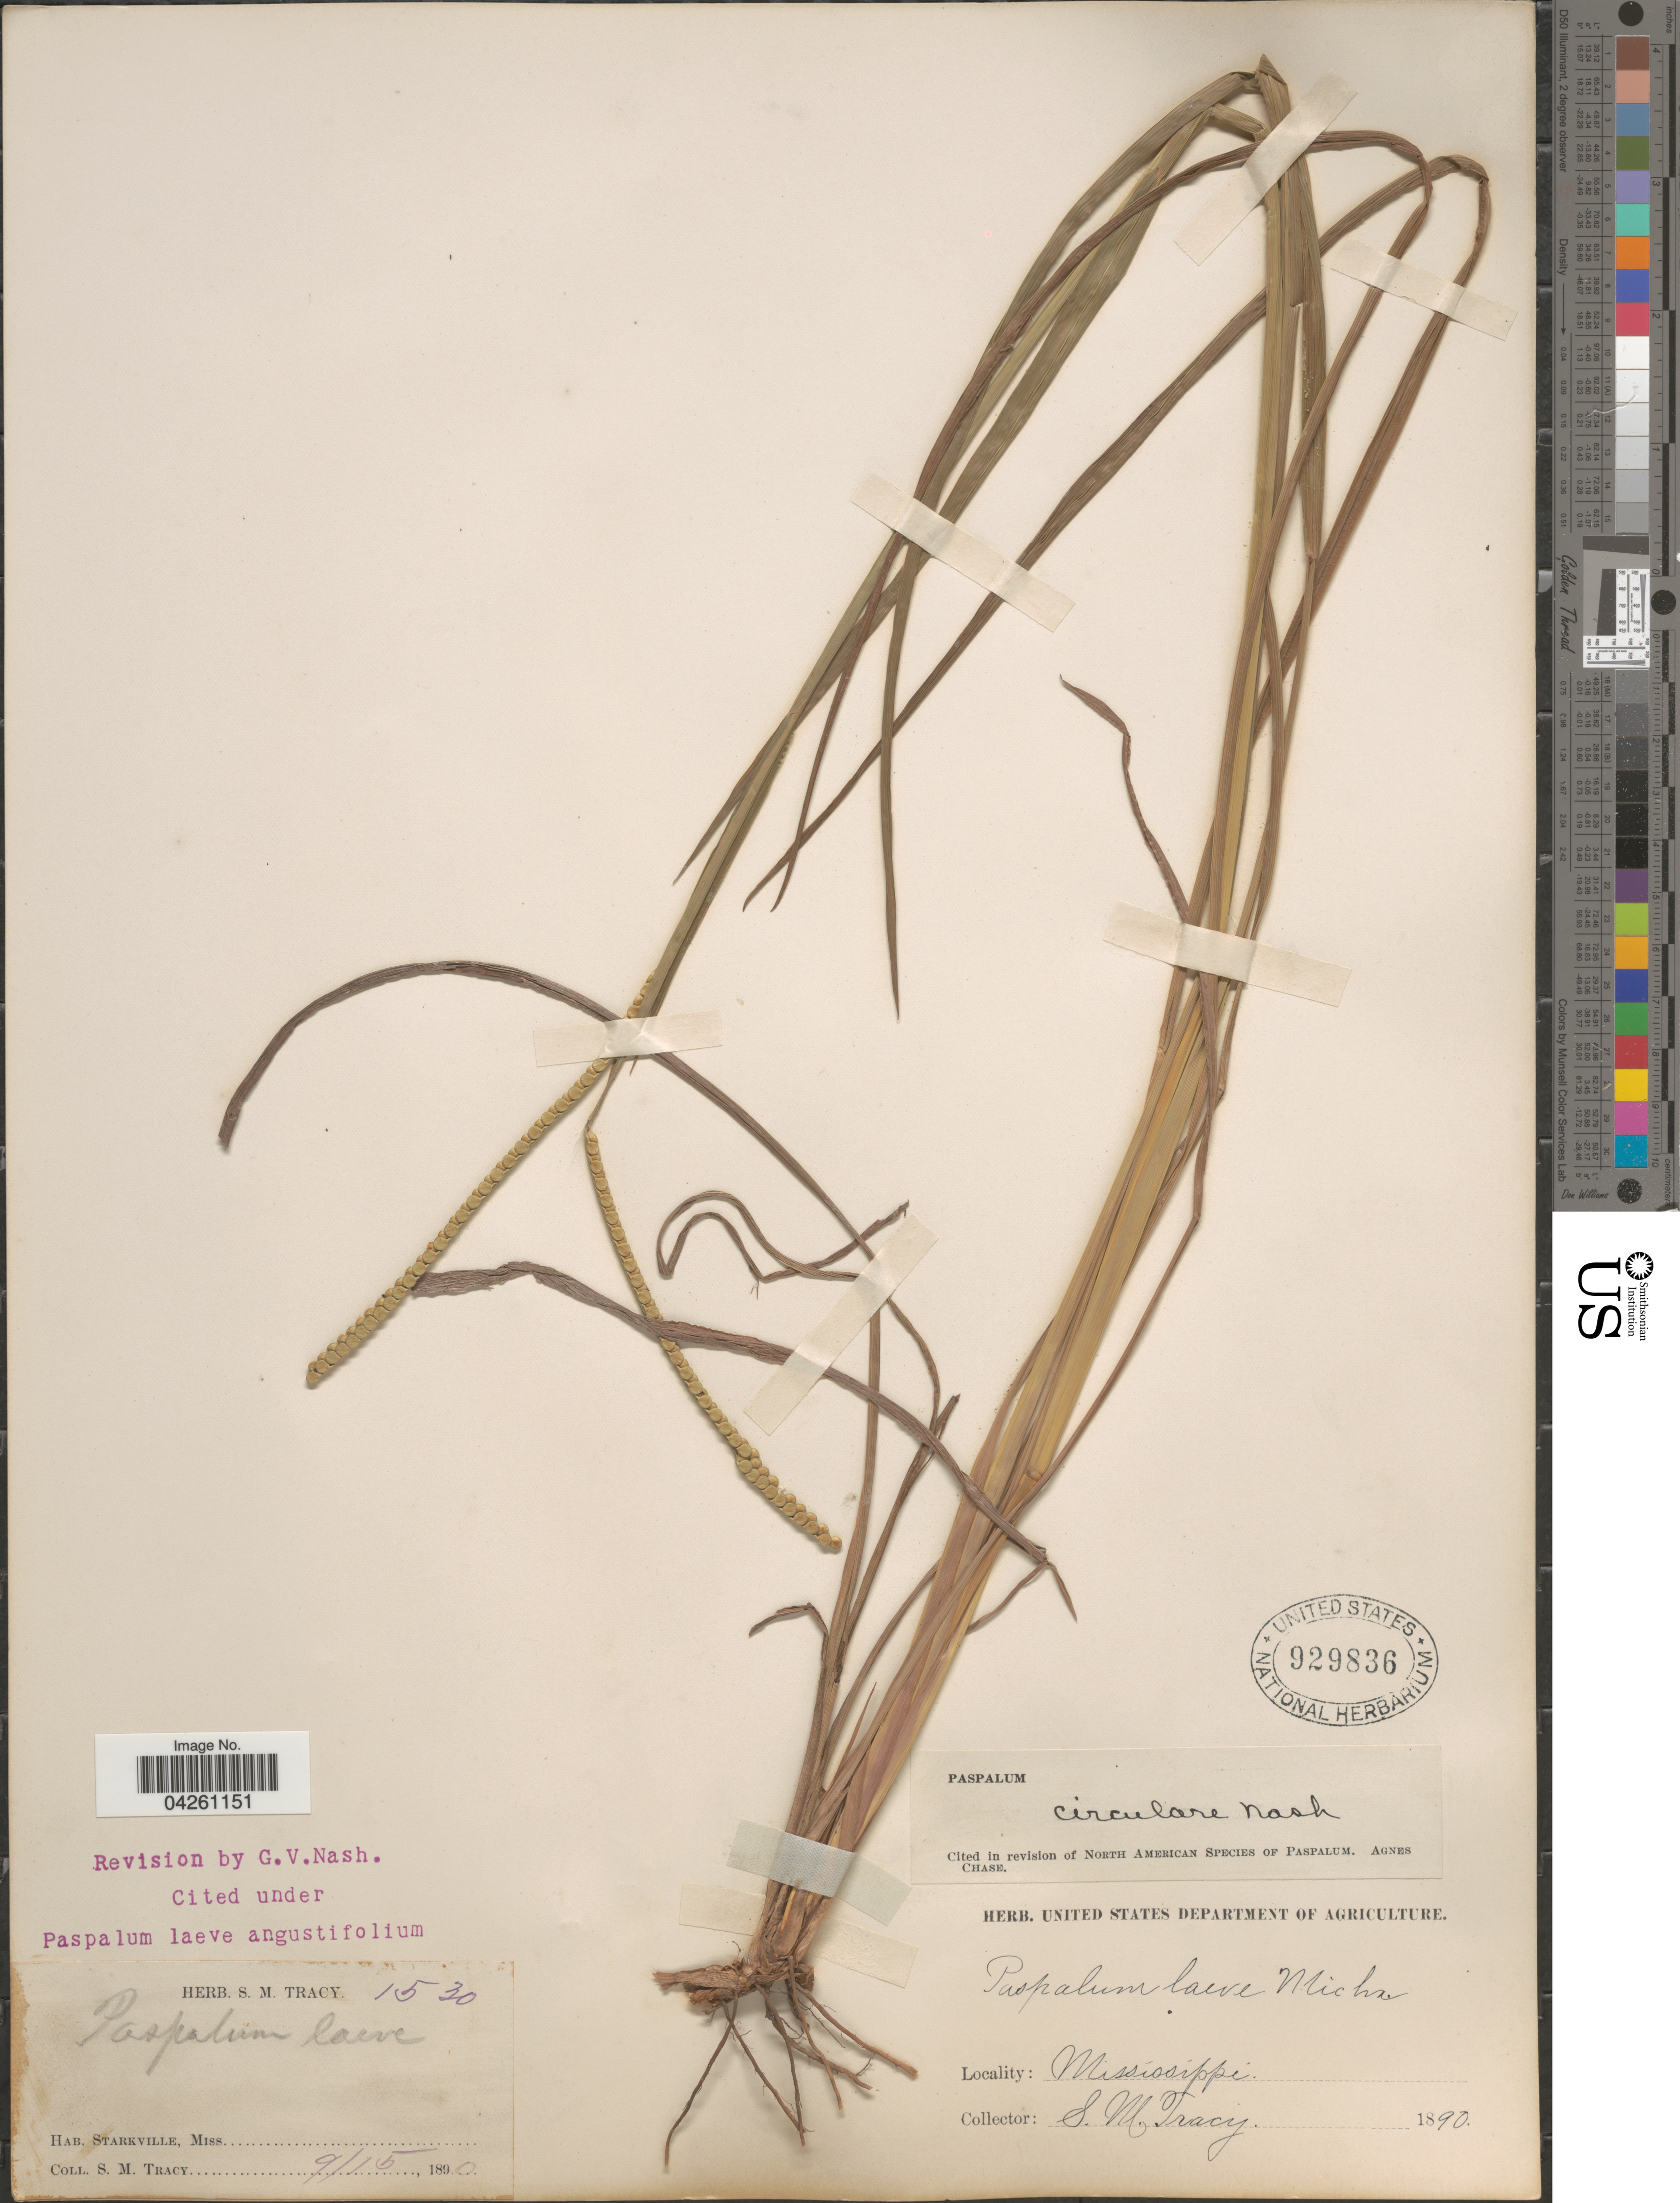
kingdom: Plantae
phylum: Tracheophyta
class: Liliopsida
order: Poales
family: Poaceae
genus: Paspalum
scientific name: Paspalum circulare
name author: Nash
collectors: S. M. Tracy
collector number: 1530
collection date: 1890-09-15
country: United States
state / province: Mississippi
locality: Starkville.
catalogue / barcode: US 929836